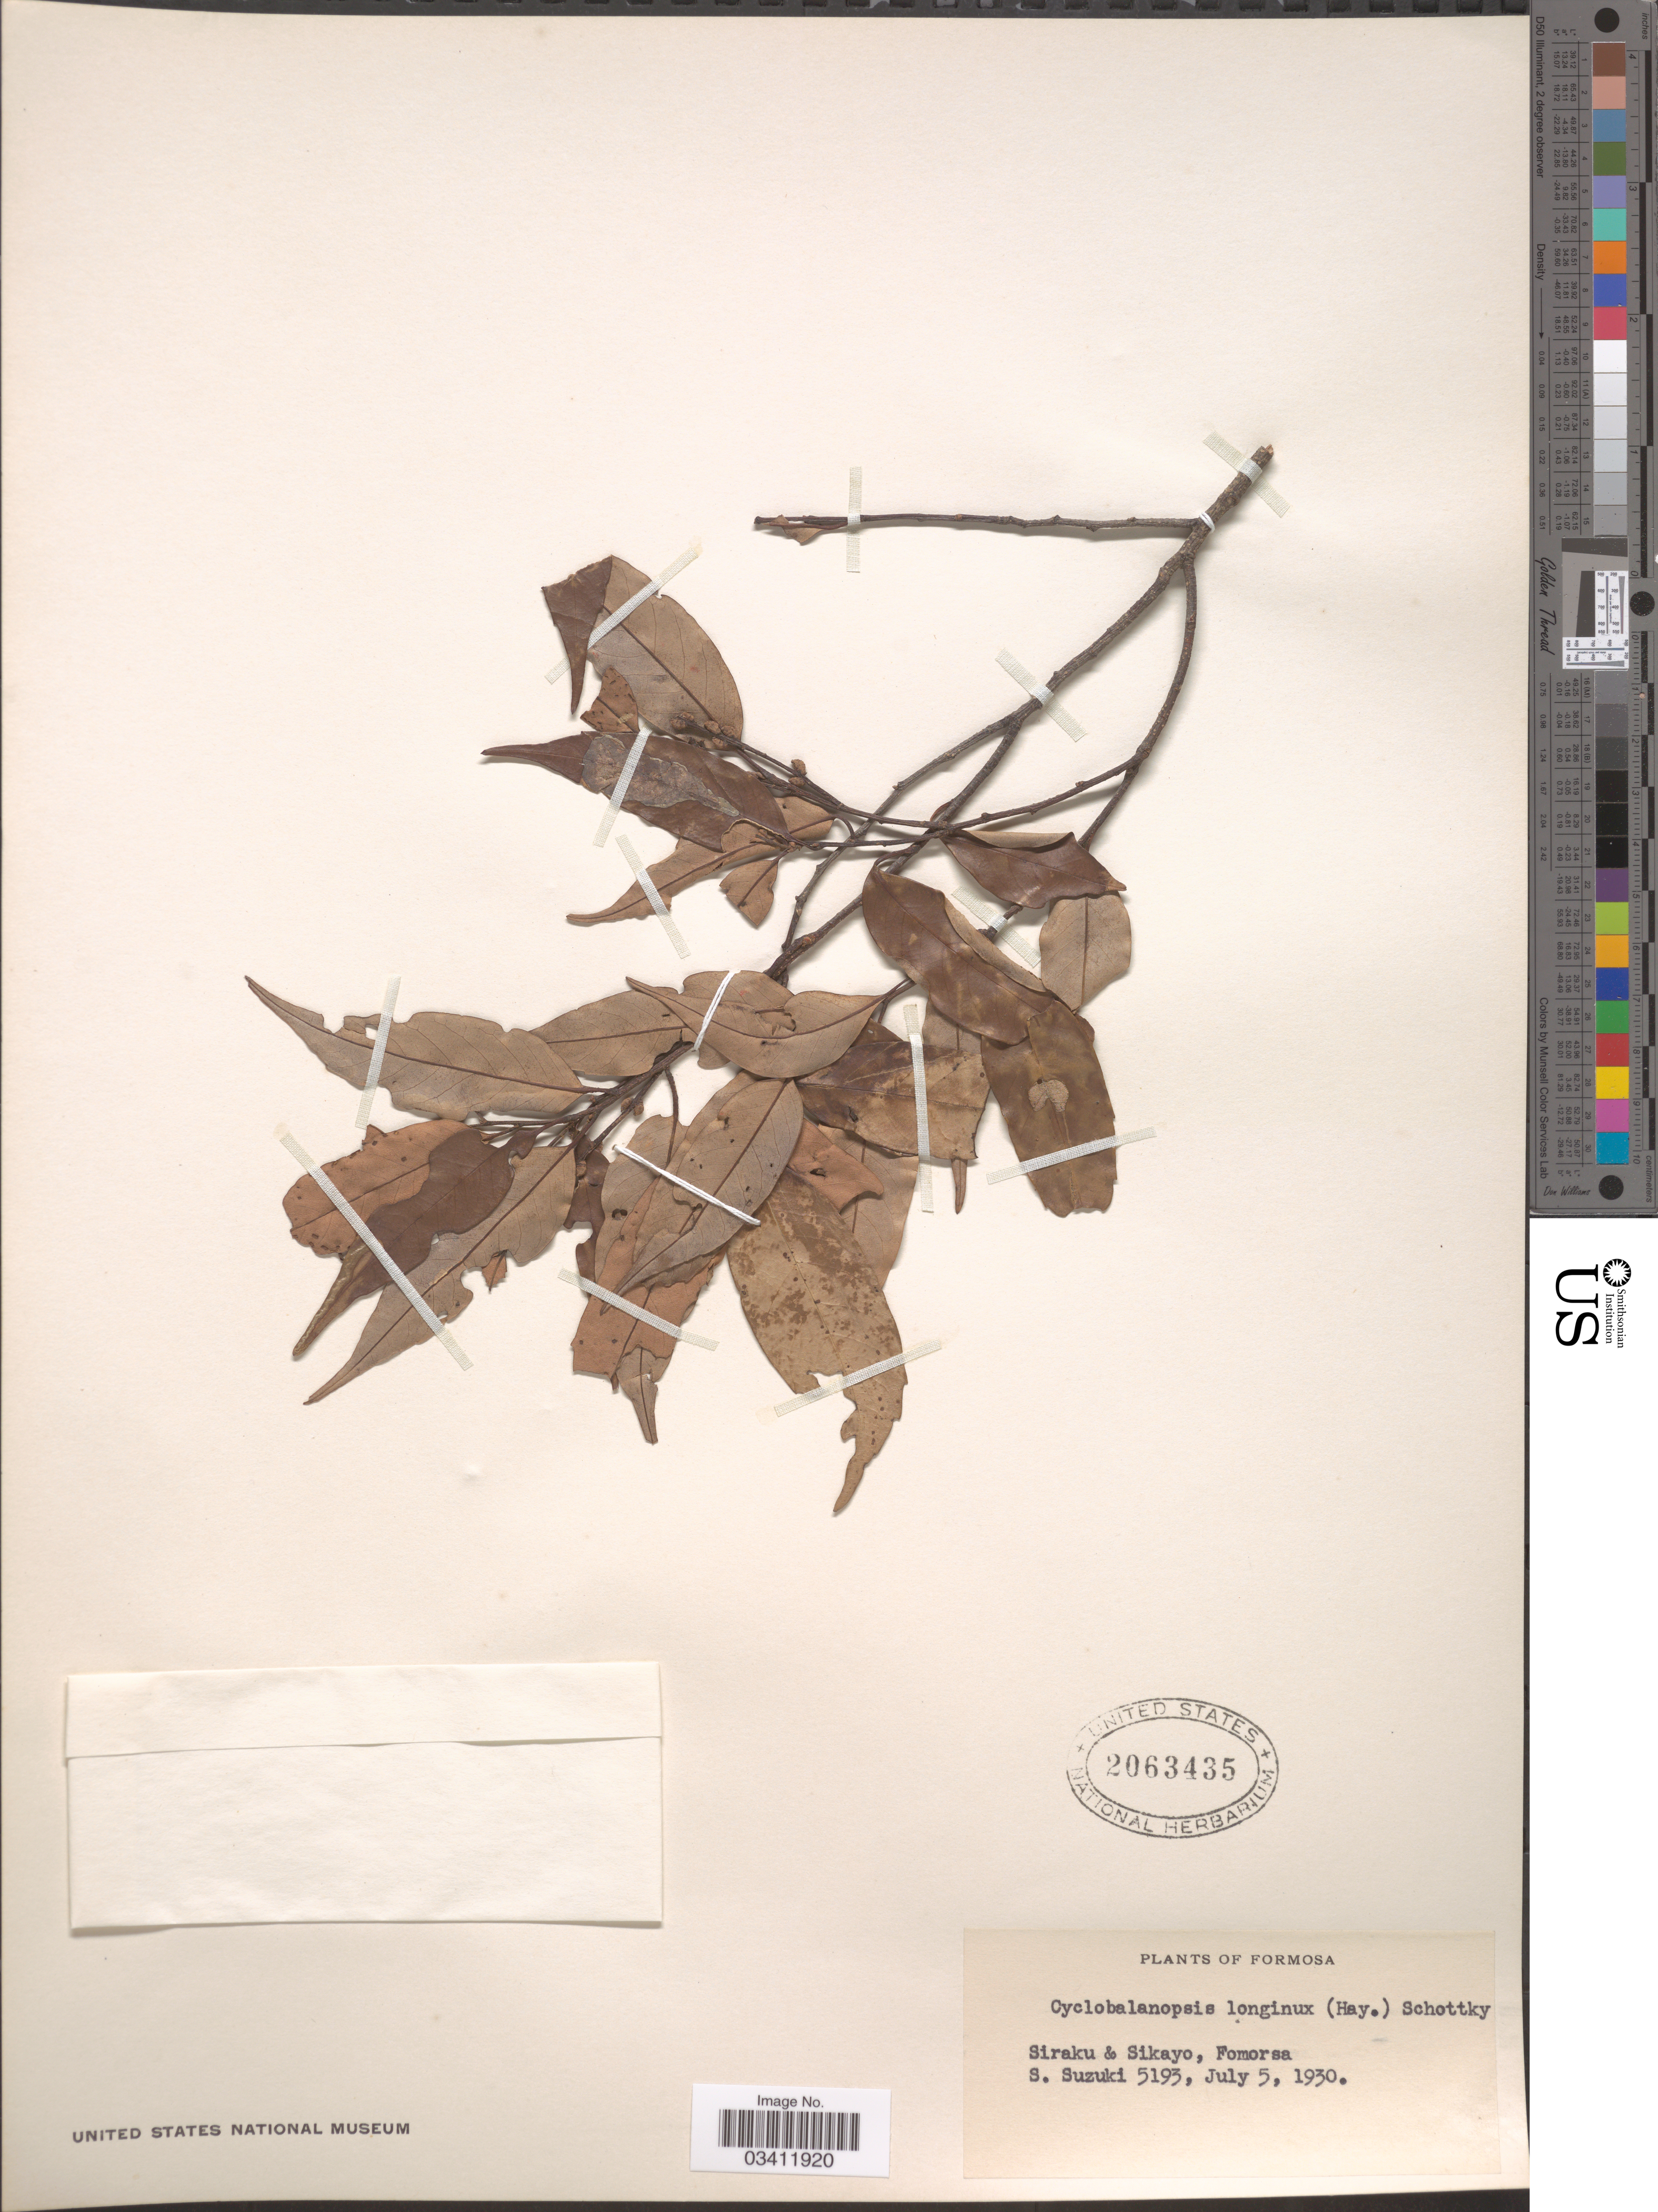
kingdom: Plantae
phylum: Tracheophyta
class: Magnoliopsida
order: Fagales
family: Fagaceae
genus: Quercus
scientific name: Quercus longinux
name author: Hayata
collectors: S. Suzuki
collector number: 5193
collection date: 1930-07-05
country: Taiwan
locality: Siraku & Sikayo, Formosa.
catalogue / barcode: US 2063435